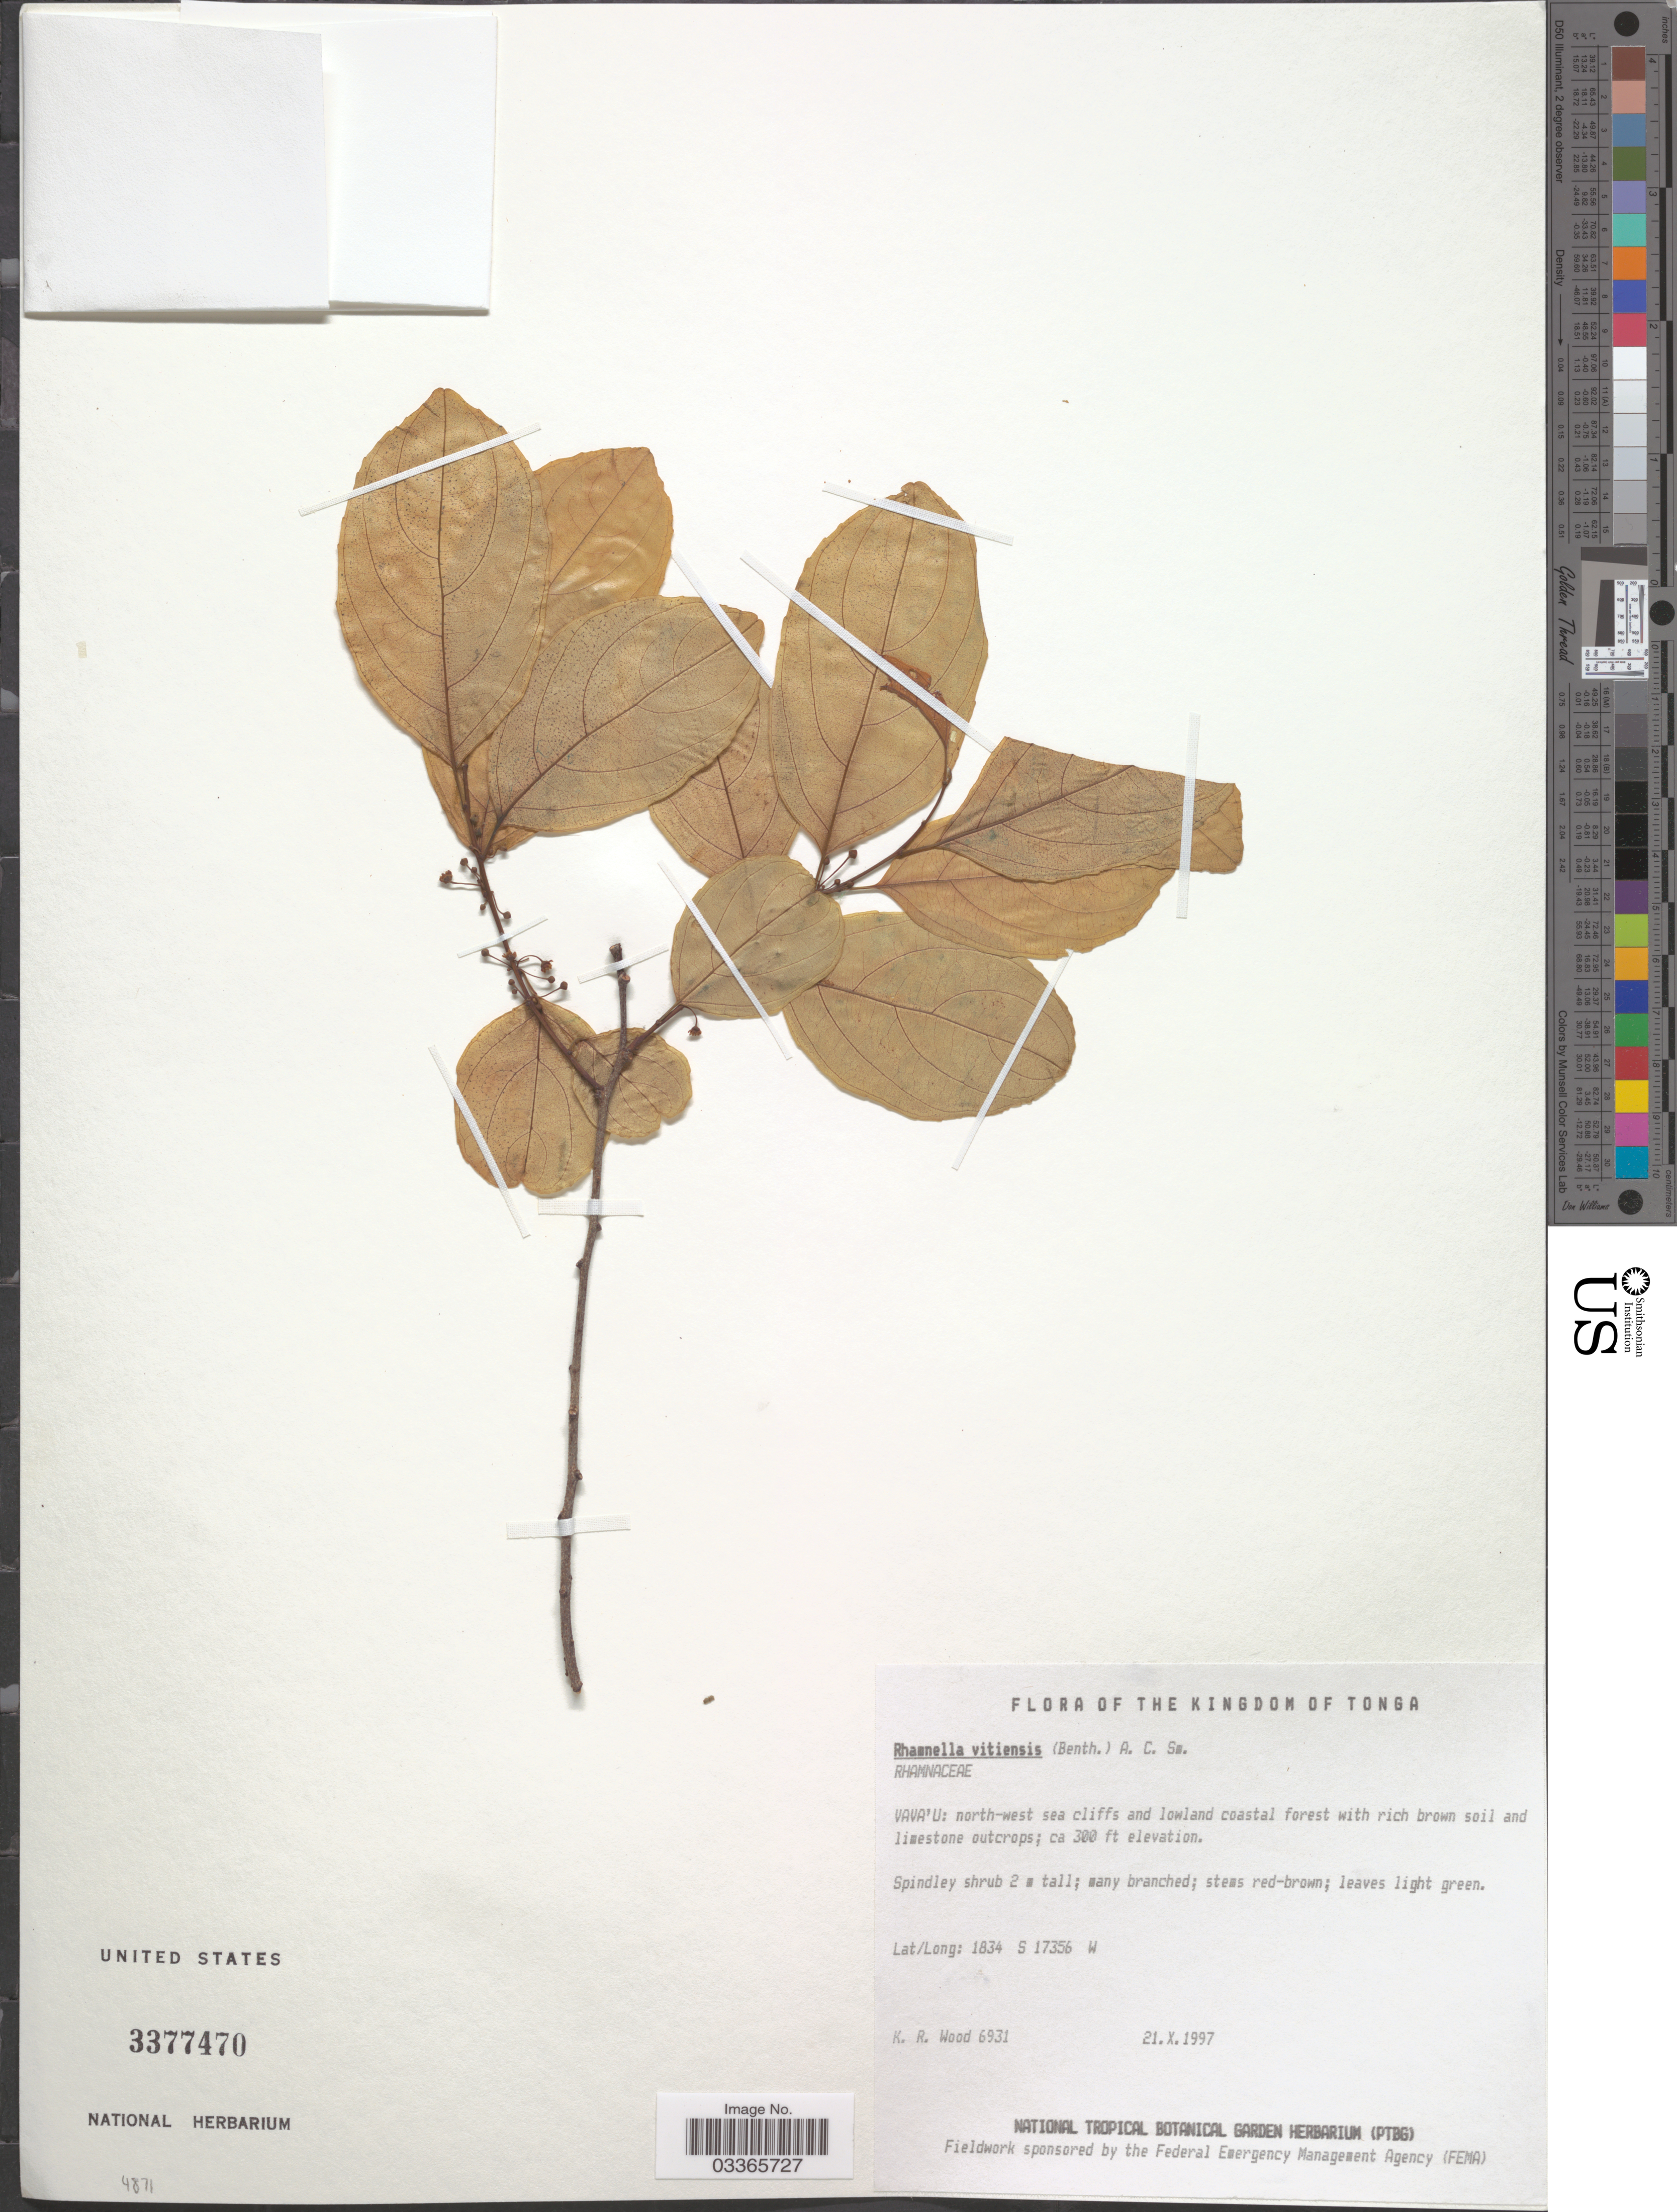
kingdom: Plantae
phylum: Tracheophyta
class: Magnoliopsida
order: Rosales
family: Rhamnaceae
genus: Rhamnella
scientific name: Rhamnella vitiensis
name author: (Benth.) A.C. Sm.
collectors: K. R. Wood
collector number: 6931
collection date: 1997-10-21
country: Tonga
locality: The Kingdom of Tonga. Vava'u: north-west sea cliffs and lowland coastal forest.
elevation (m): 91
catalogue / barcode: US 3377470